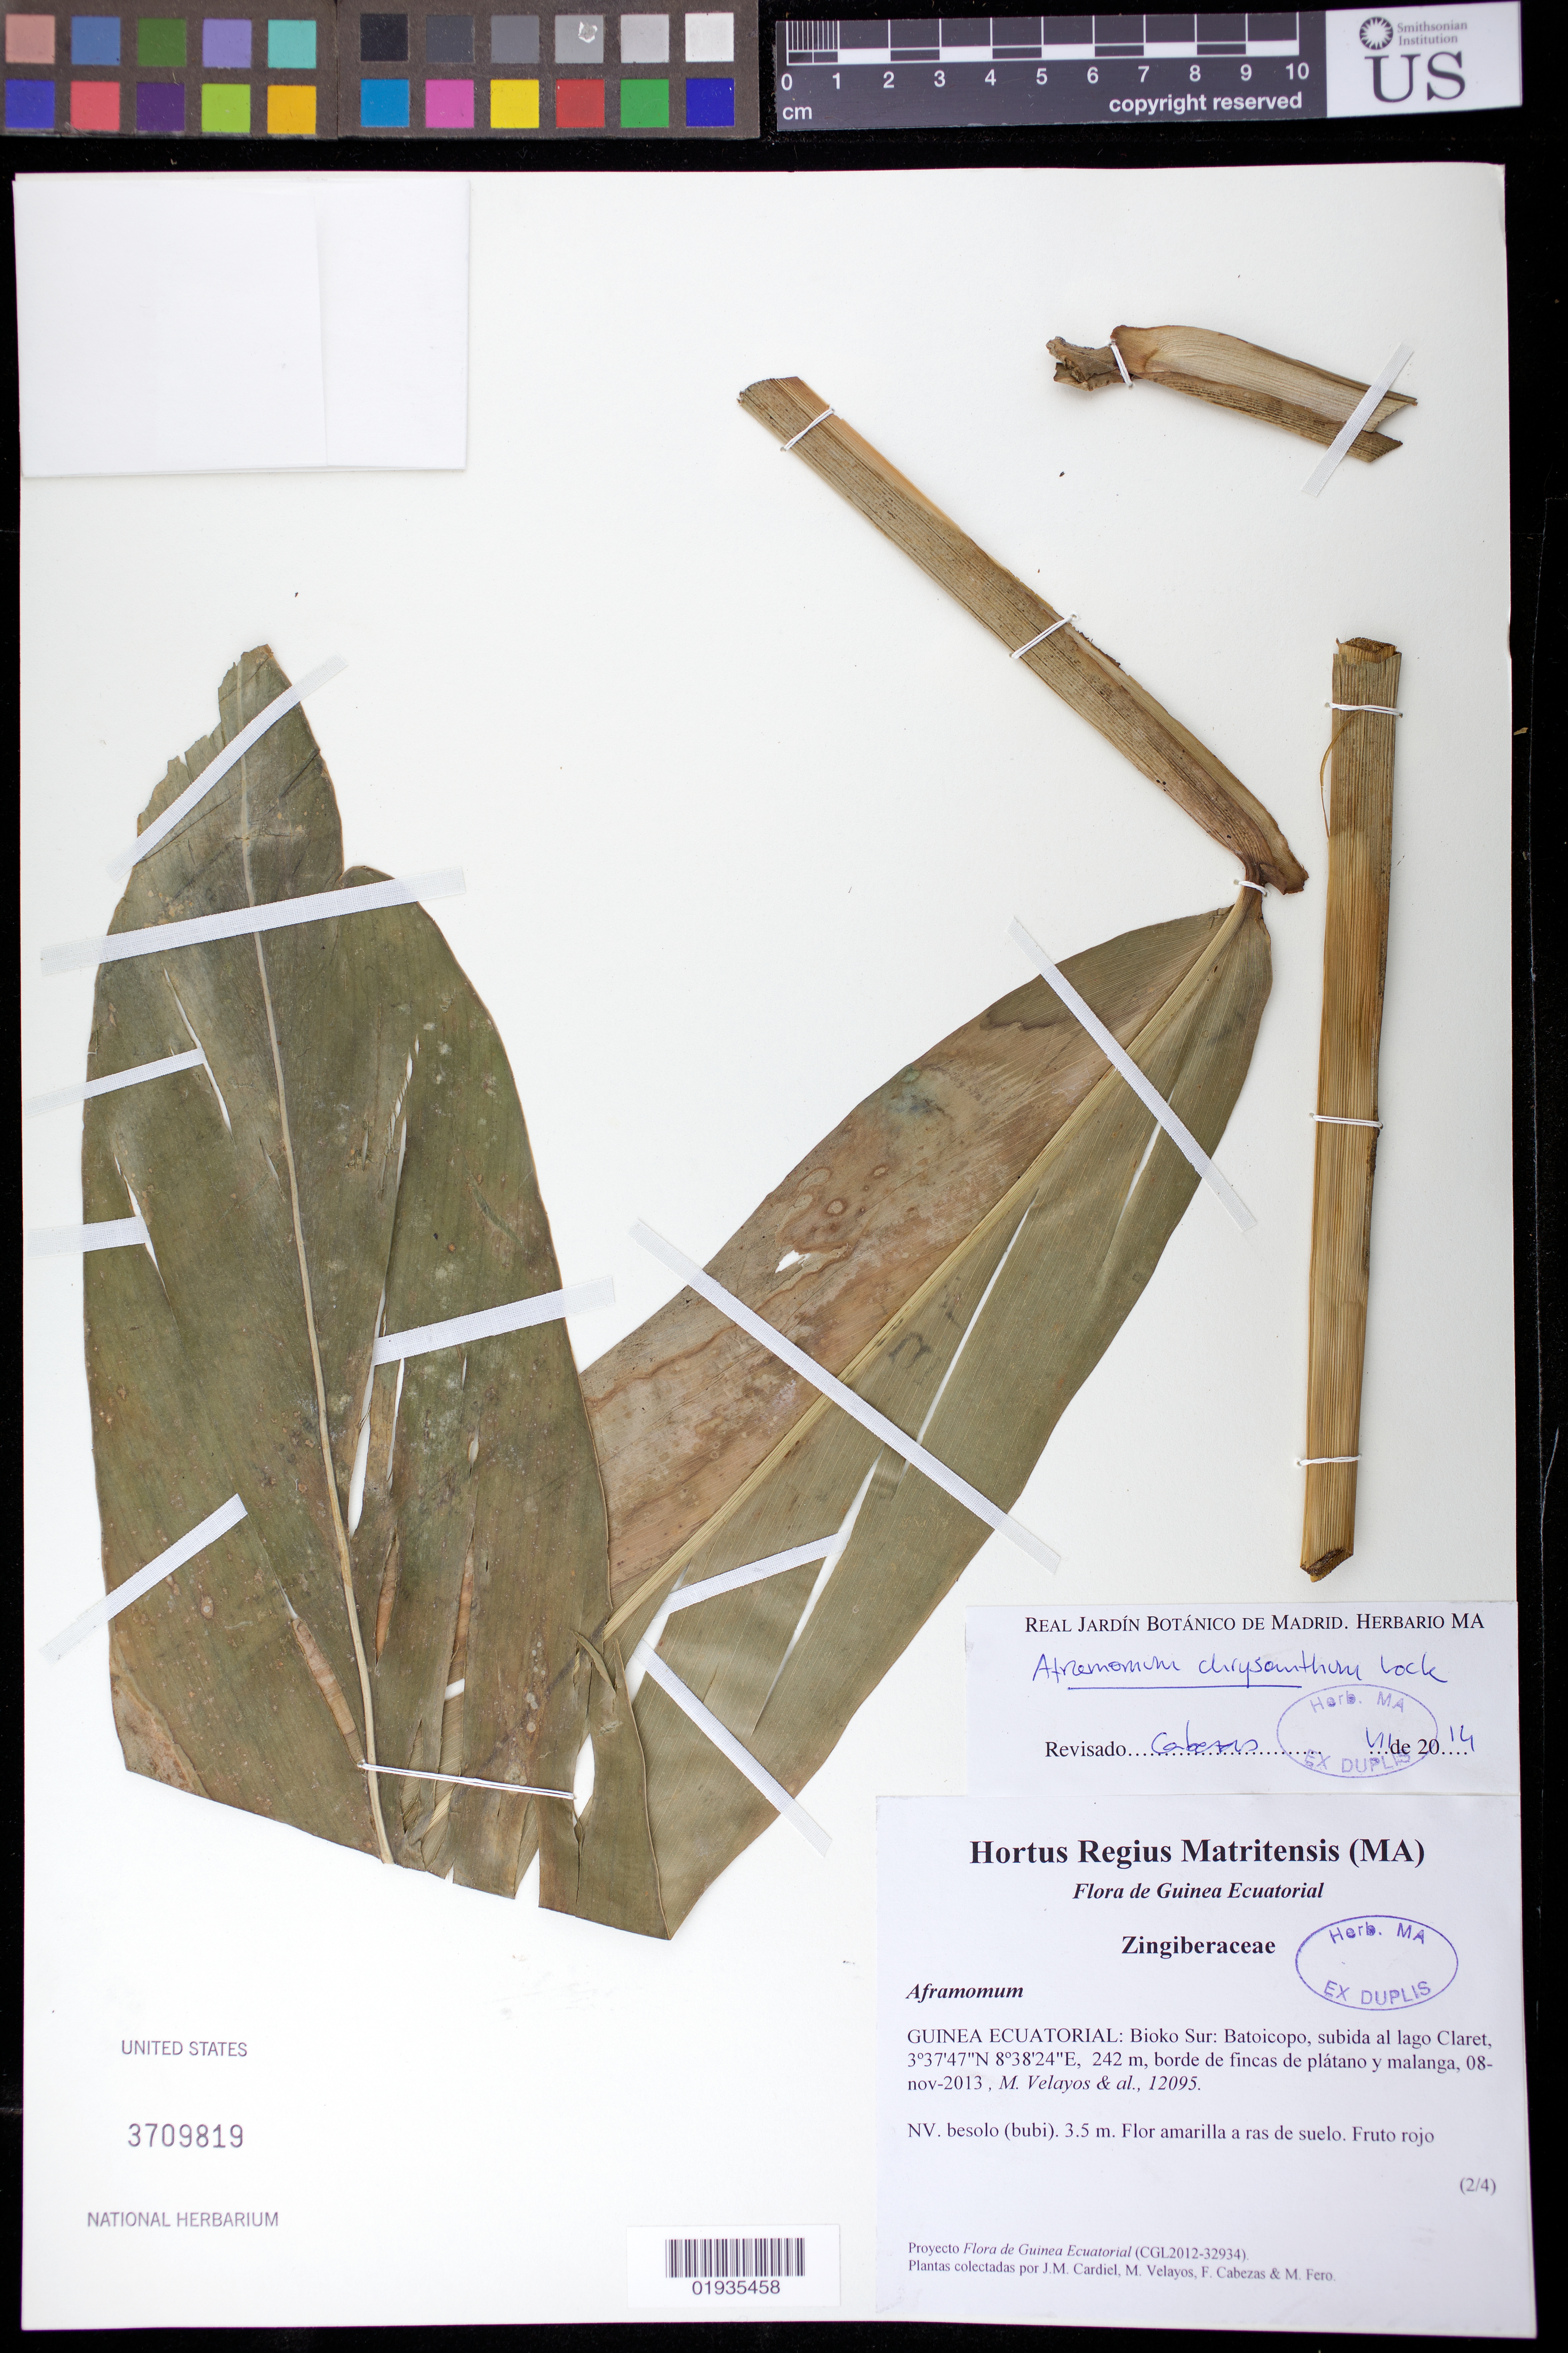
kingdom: Plantae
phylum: Tracheophyta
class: Liliopsida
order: Zingiberales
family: Zingiberaceae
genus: Aframomum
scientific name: Aframomum chrysanthum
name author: Lock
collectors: M. Velayos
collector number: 12095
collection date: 2013-11-08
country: Equatorial Guinea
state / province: Bioko Sur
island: Bioko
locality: Batoicopo, climb to Lake Claret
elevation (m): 242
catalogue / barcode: US 3709819